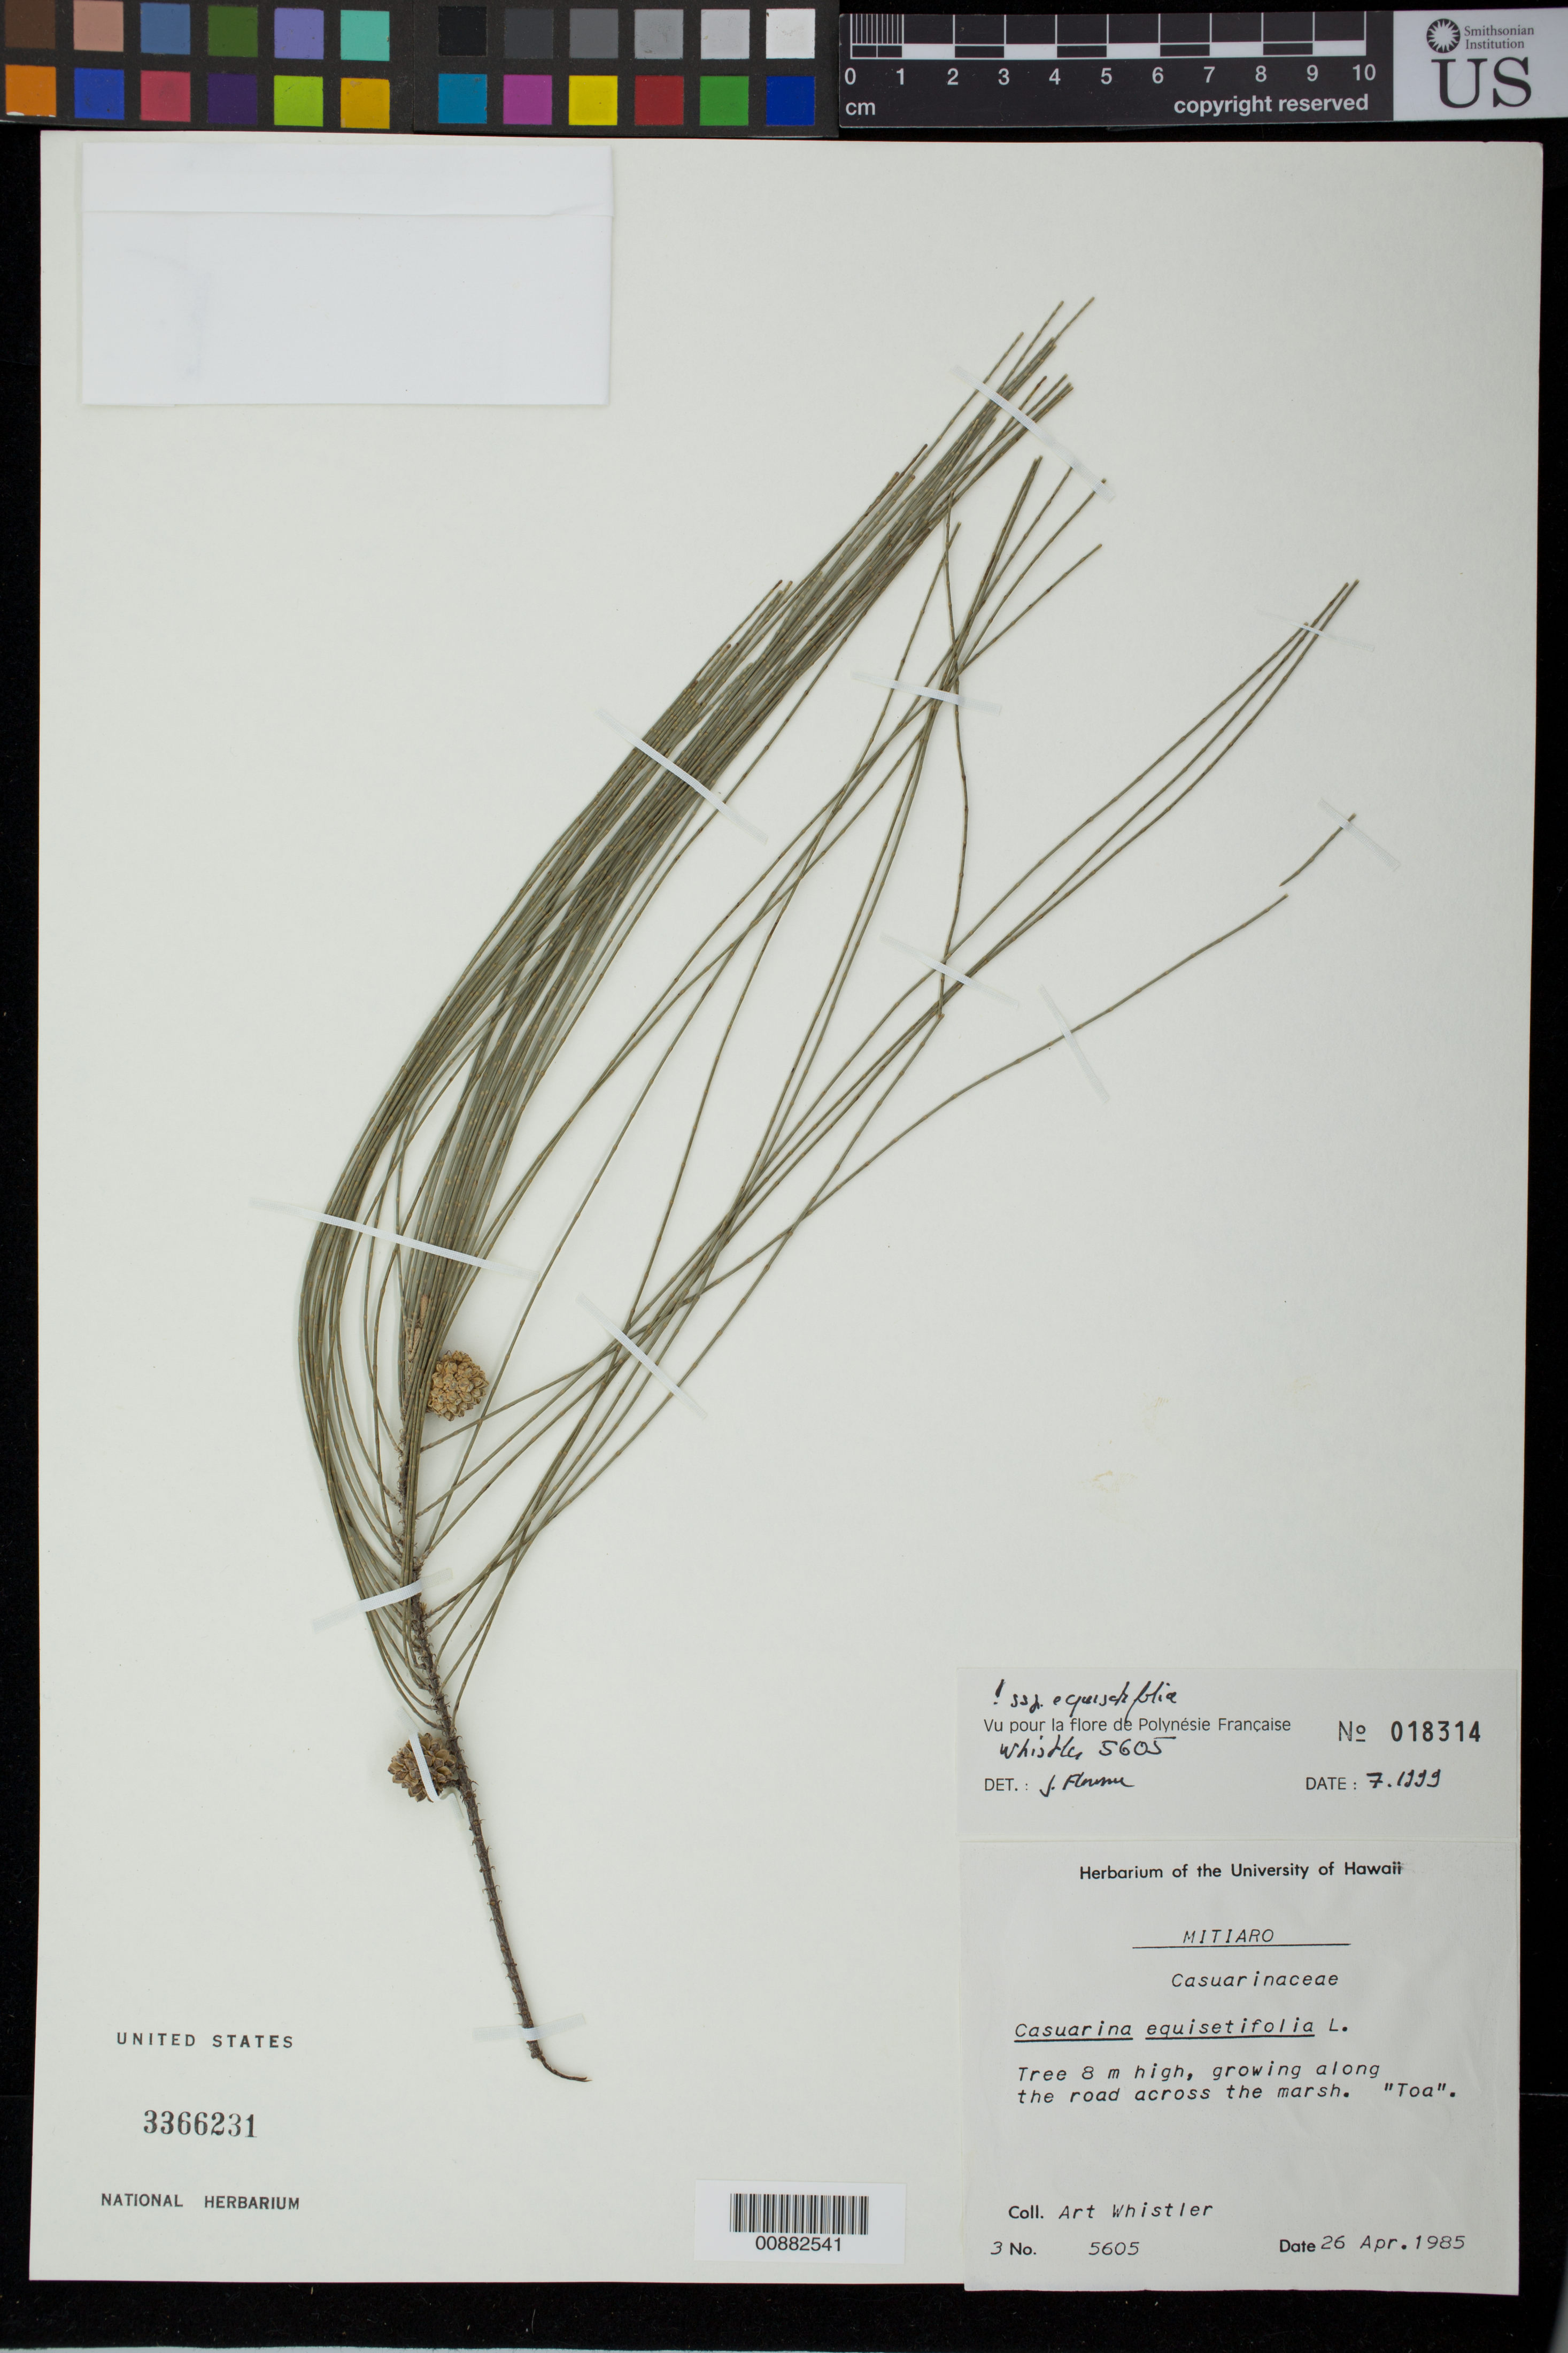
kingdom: Plantae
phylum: Tracheophyta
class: Magnoliopsida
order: Fagales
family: Casuarinaceae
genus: Casuarina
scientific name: Casuarina equisetifolia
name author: L.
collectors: A. Whistler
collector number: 5605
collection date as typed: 26 Apr 1985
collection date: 1985-04-26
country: Cook Islands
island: Mitiaro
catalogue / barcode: US 3366231